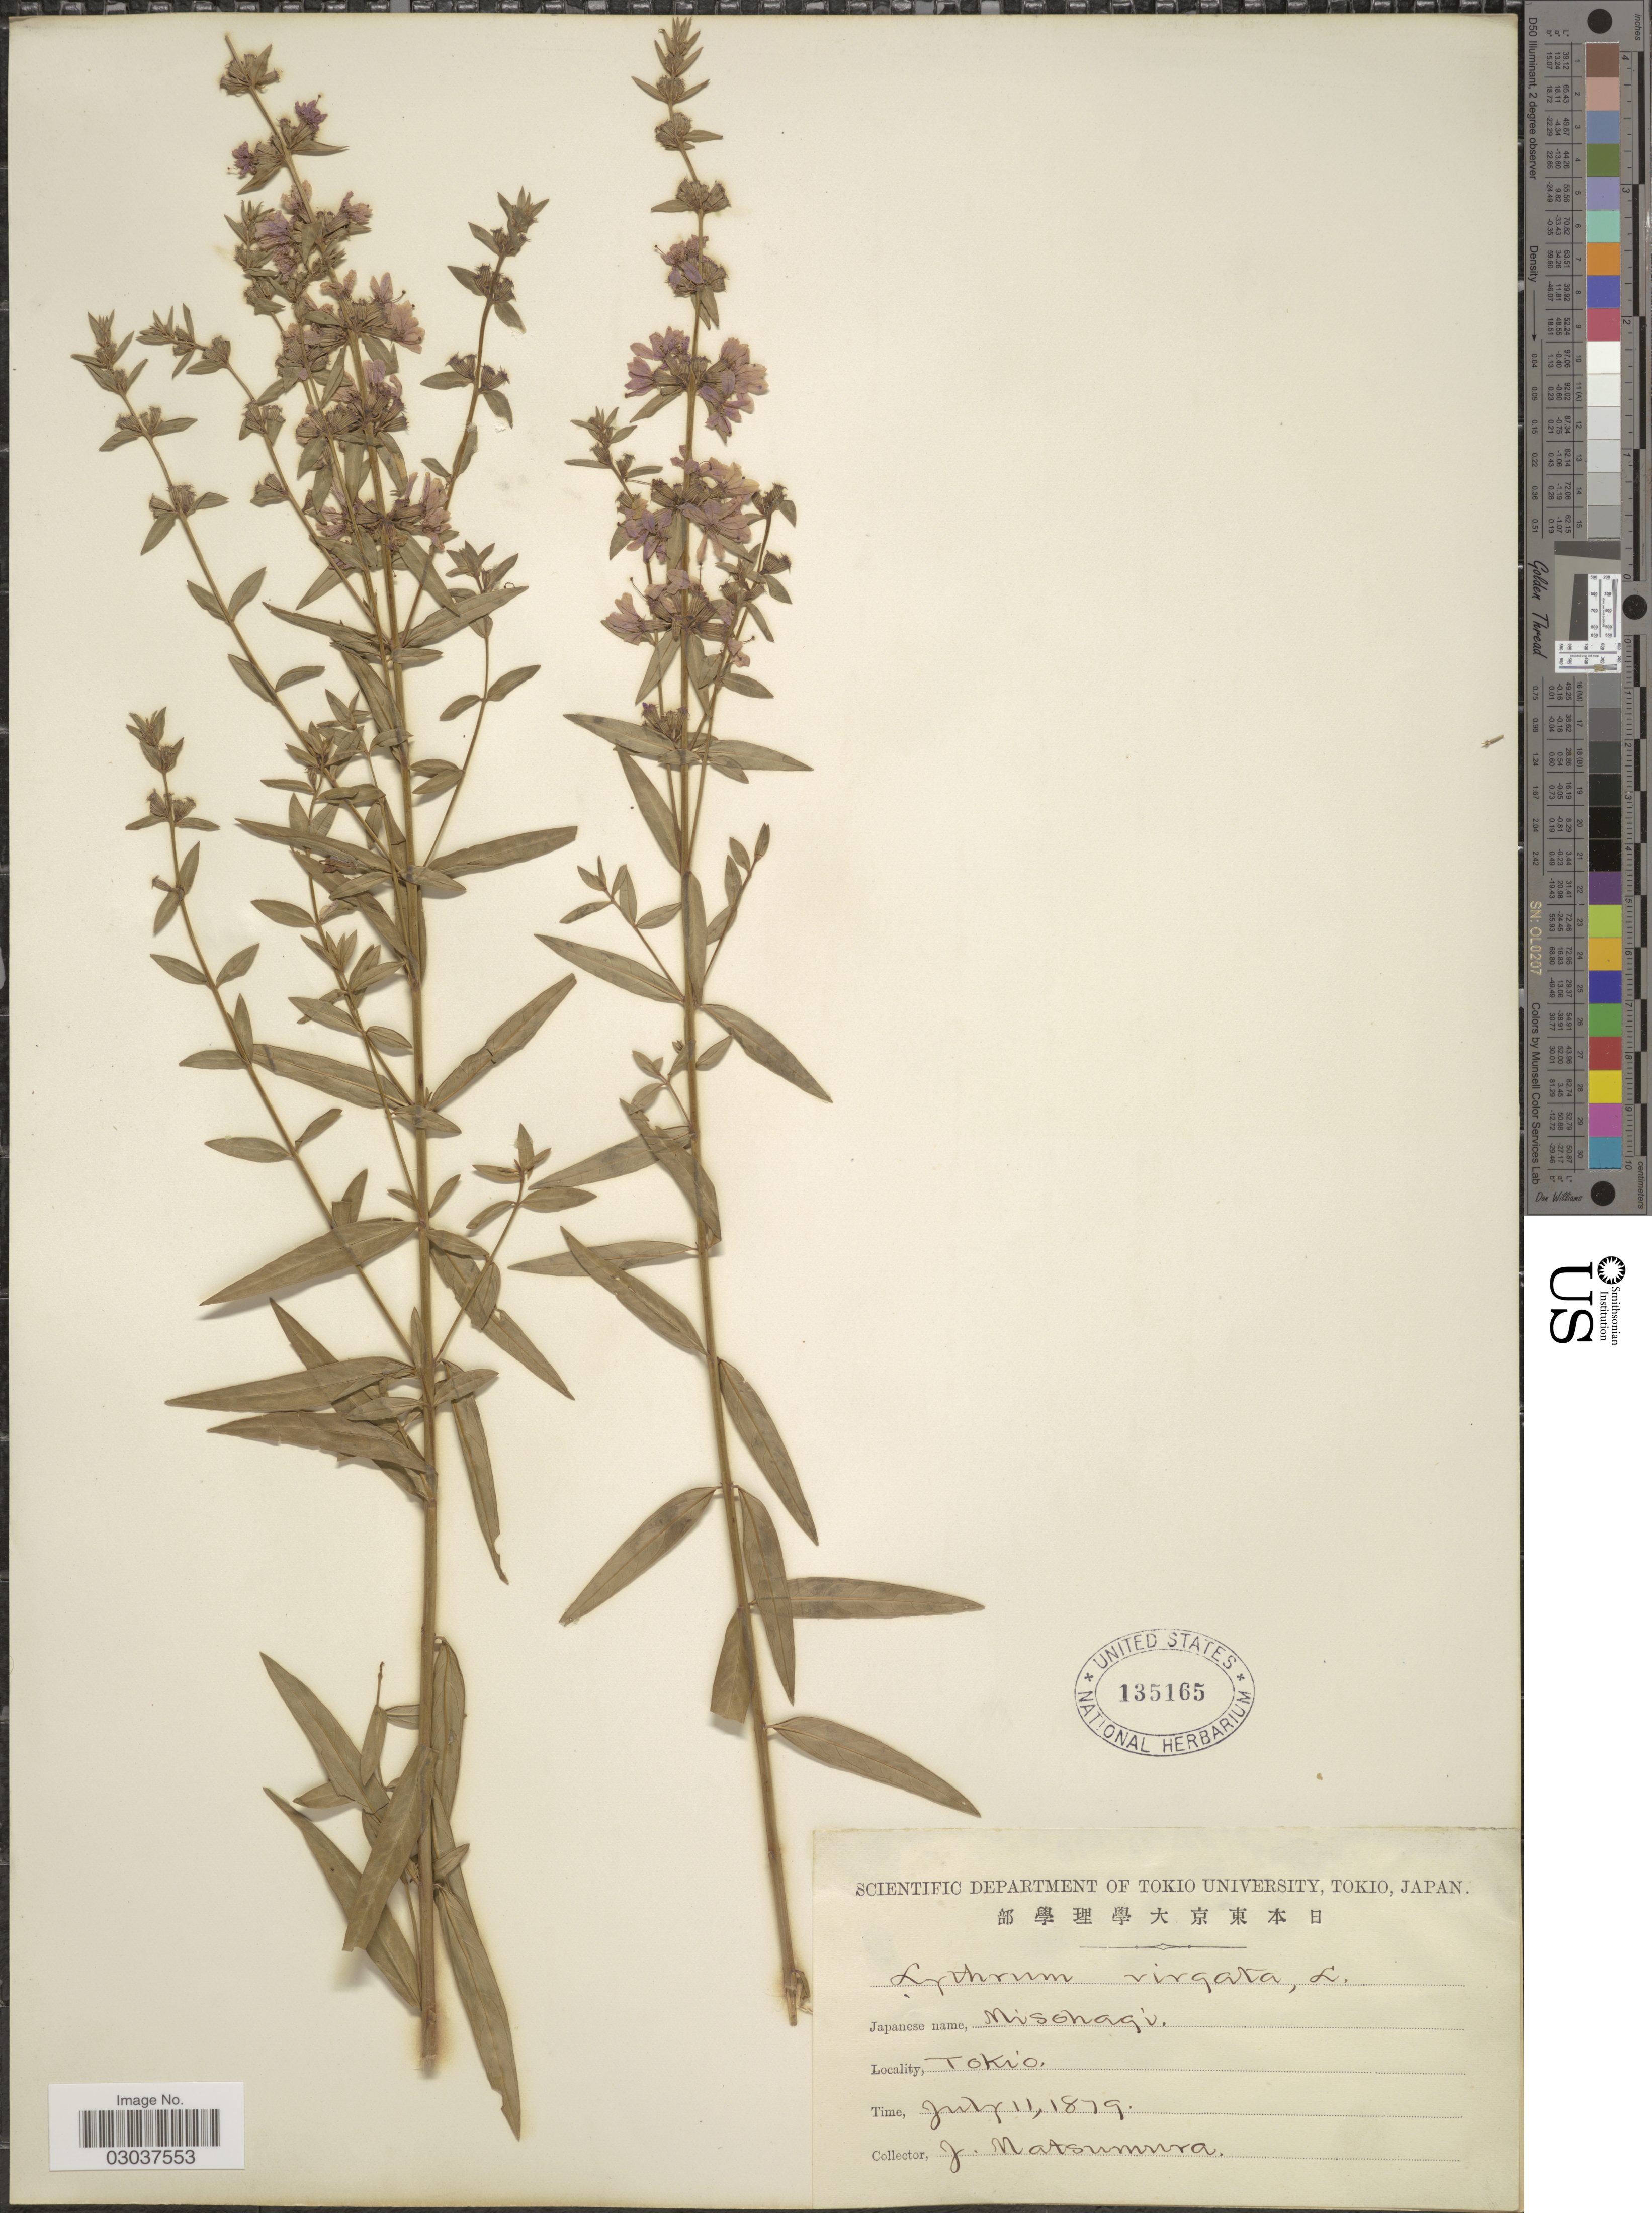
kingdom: Plantae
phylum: Tracheophyta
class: Magnoliopsida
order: Myrtales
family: Lythraceae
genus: Lythrum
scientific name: Lythrum virgatum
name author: L.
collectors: J. Matsumura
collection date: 1879-07-11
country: Japan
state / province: Tokyo, Federal City of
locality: Tokio.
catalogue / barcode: US 135165